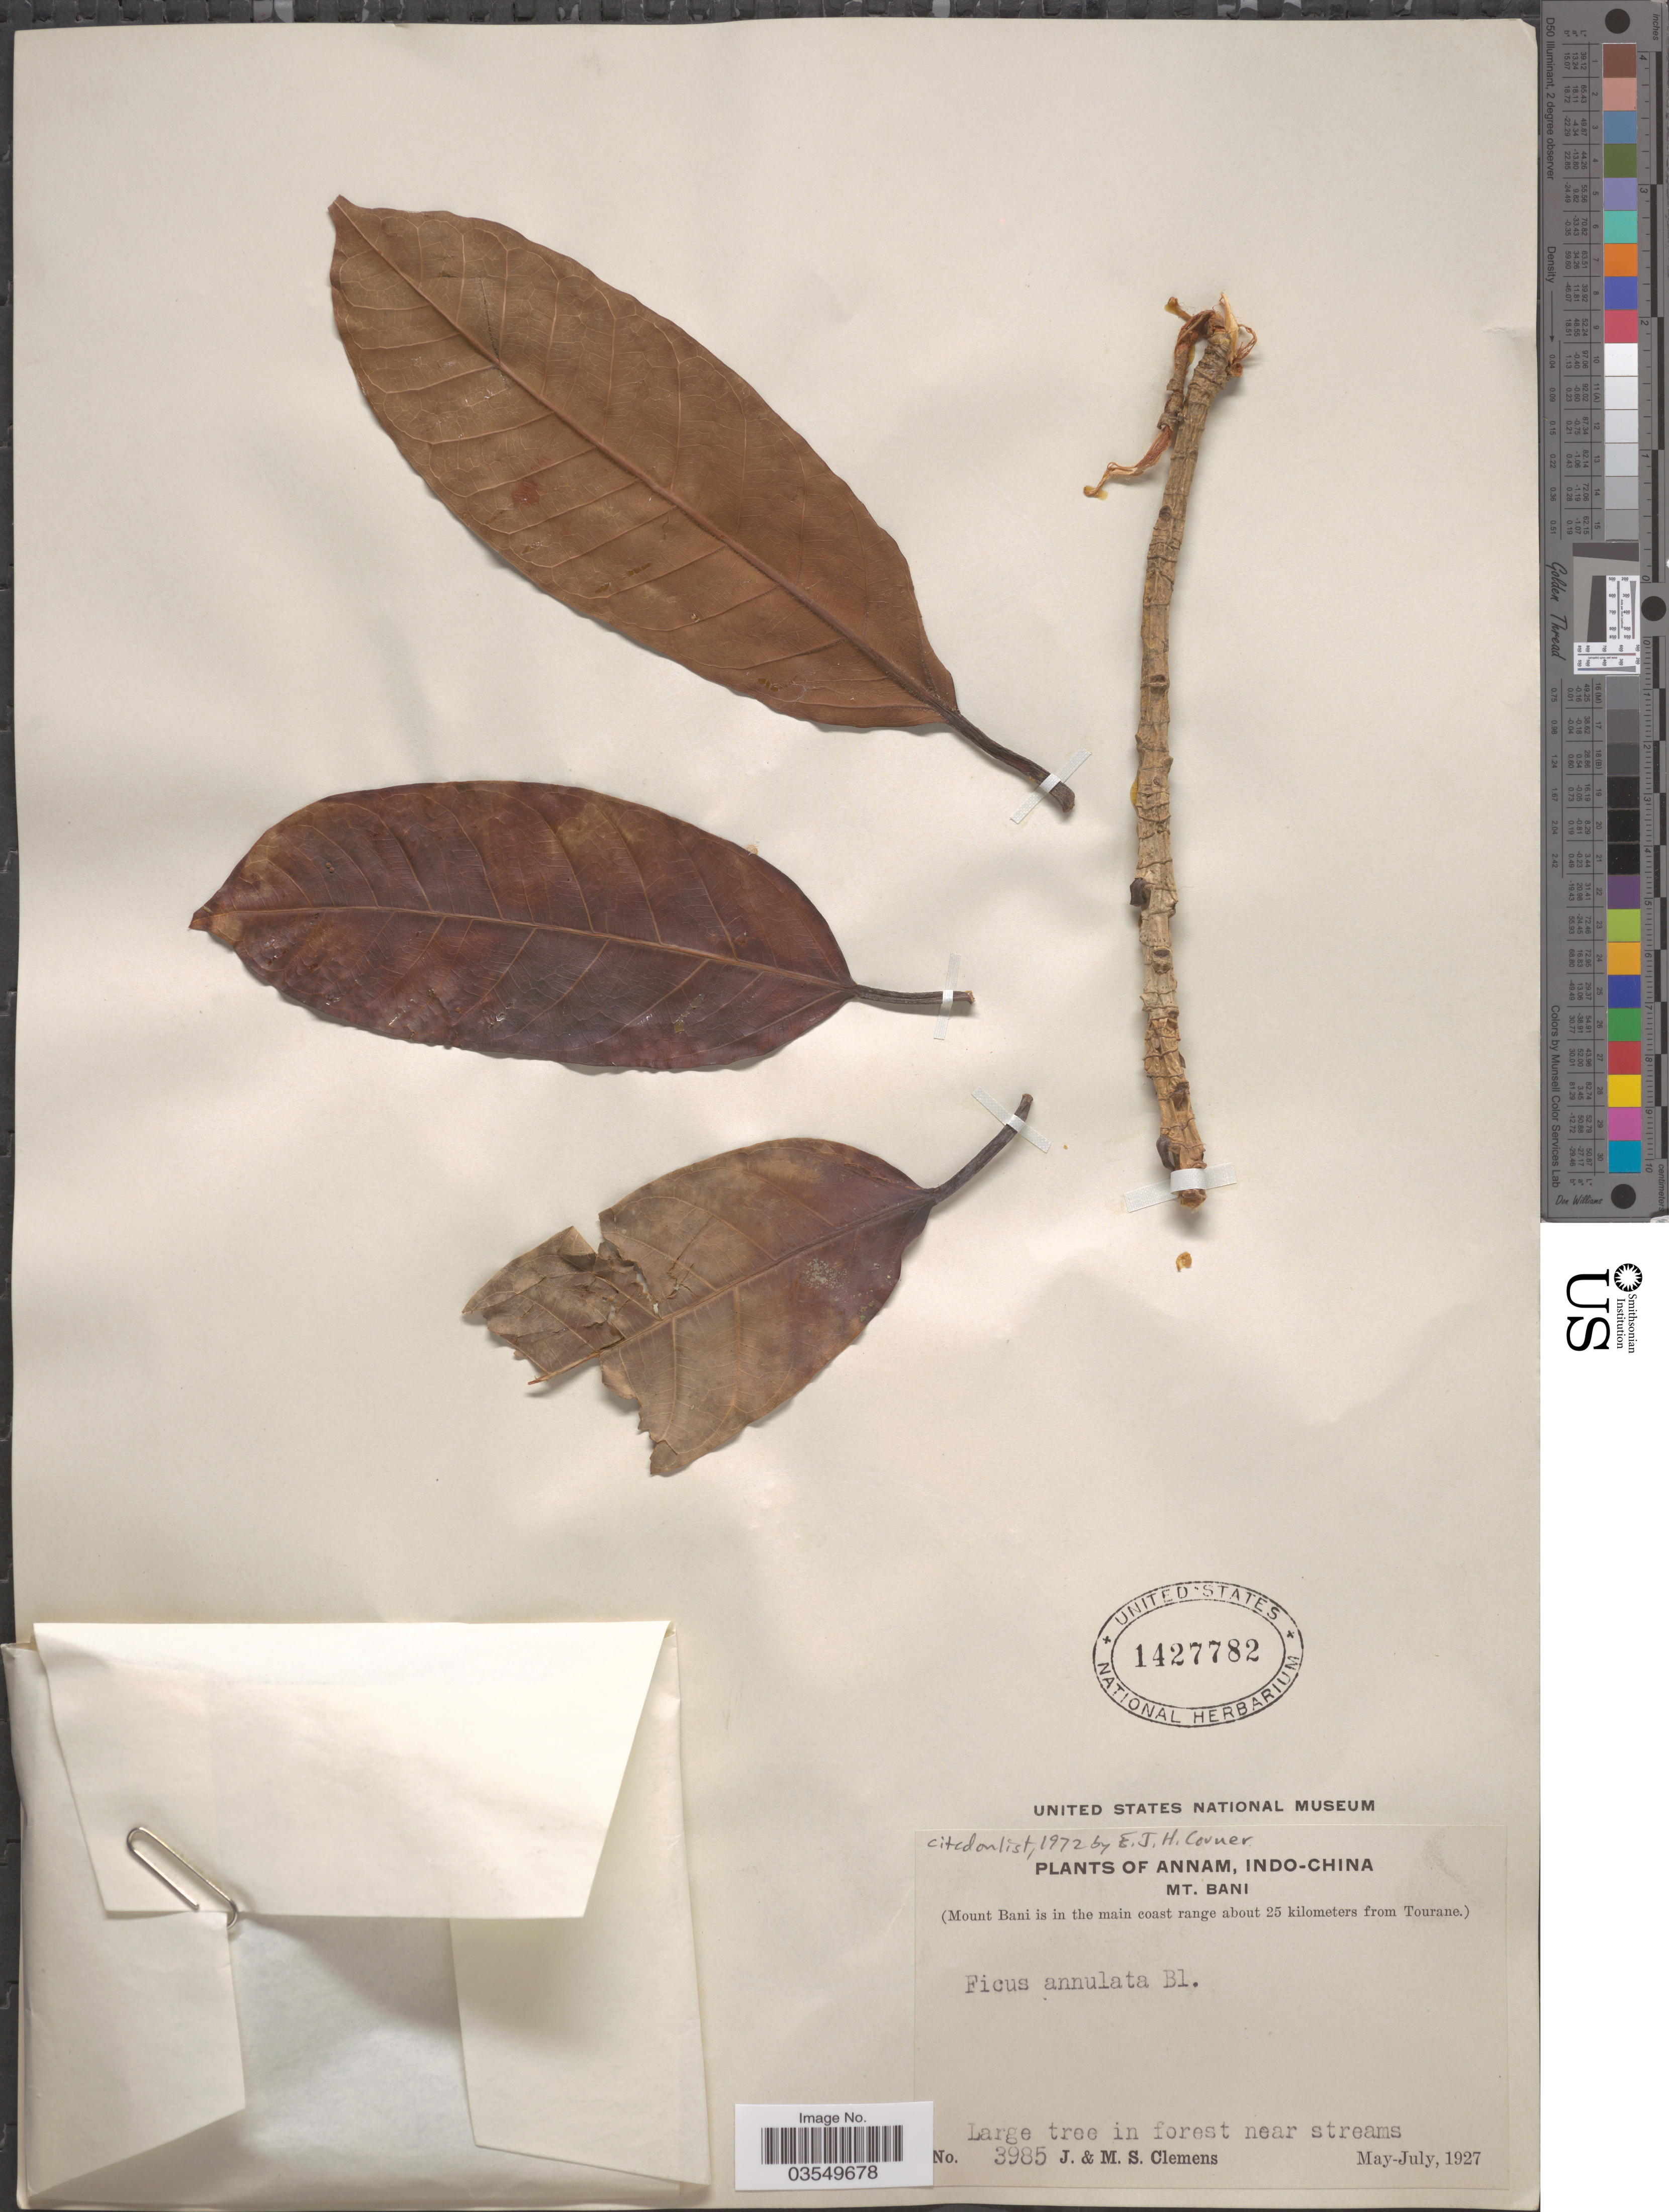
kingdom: Plantae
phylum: Tracheophyta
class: Magnoliopsida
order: Rosales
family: Moraceae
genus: Ficus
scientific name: Ficus annulata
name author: Blume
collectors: J. Clemens & M. S. Clemens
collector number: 3985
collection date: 1927-05/1927-07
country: Vietnam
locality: Annam, Indo-China. Mt. Bani. (Mount Bani is in the main coast range about 25 kilometers from Tourane.).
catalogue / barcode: US 1427782